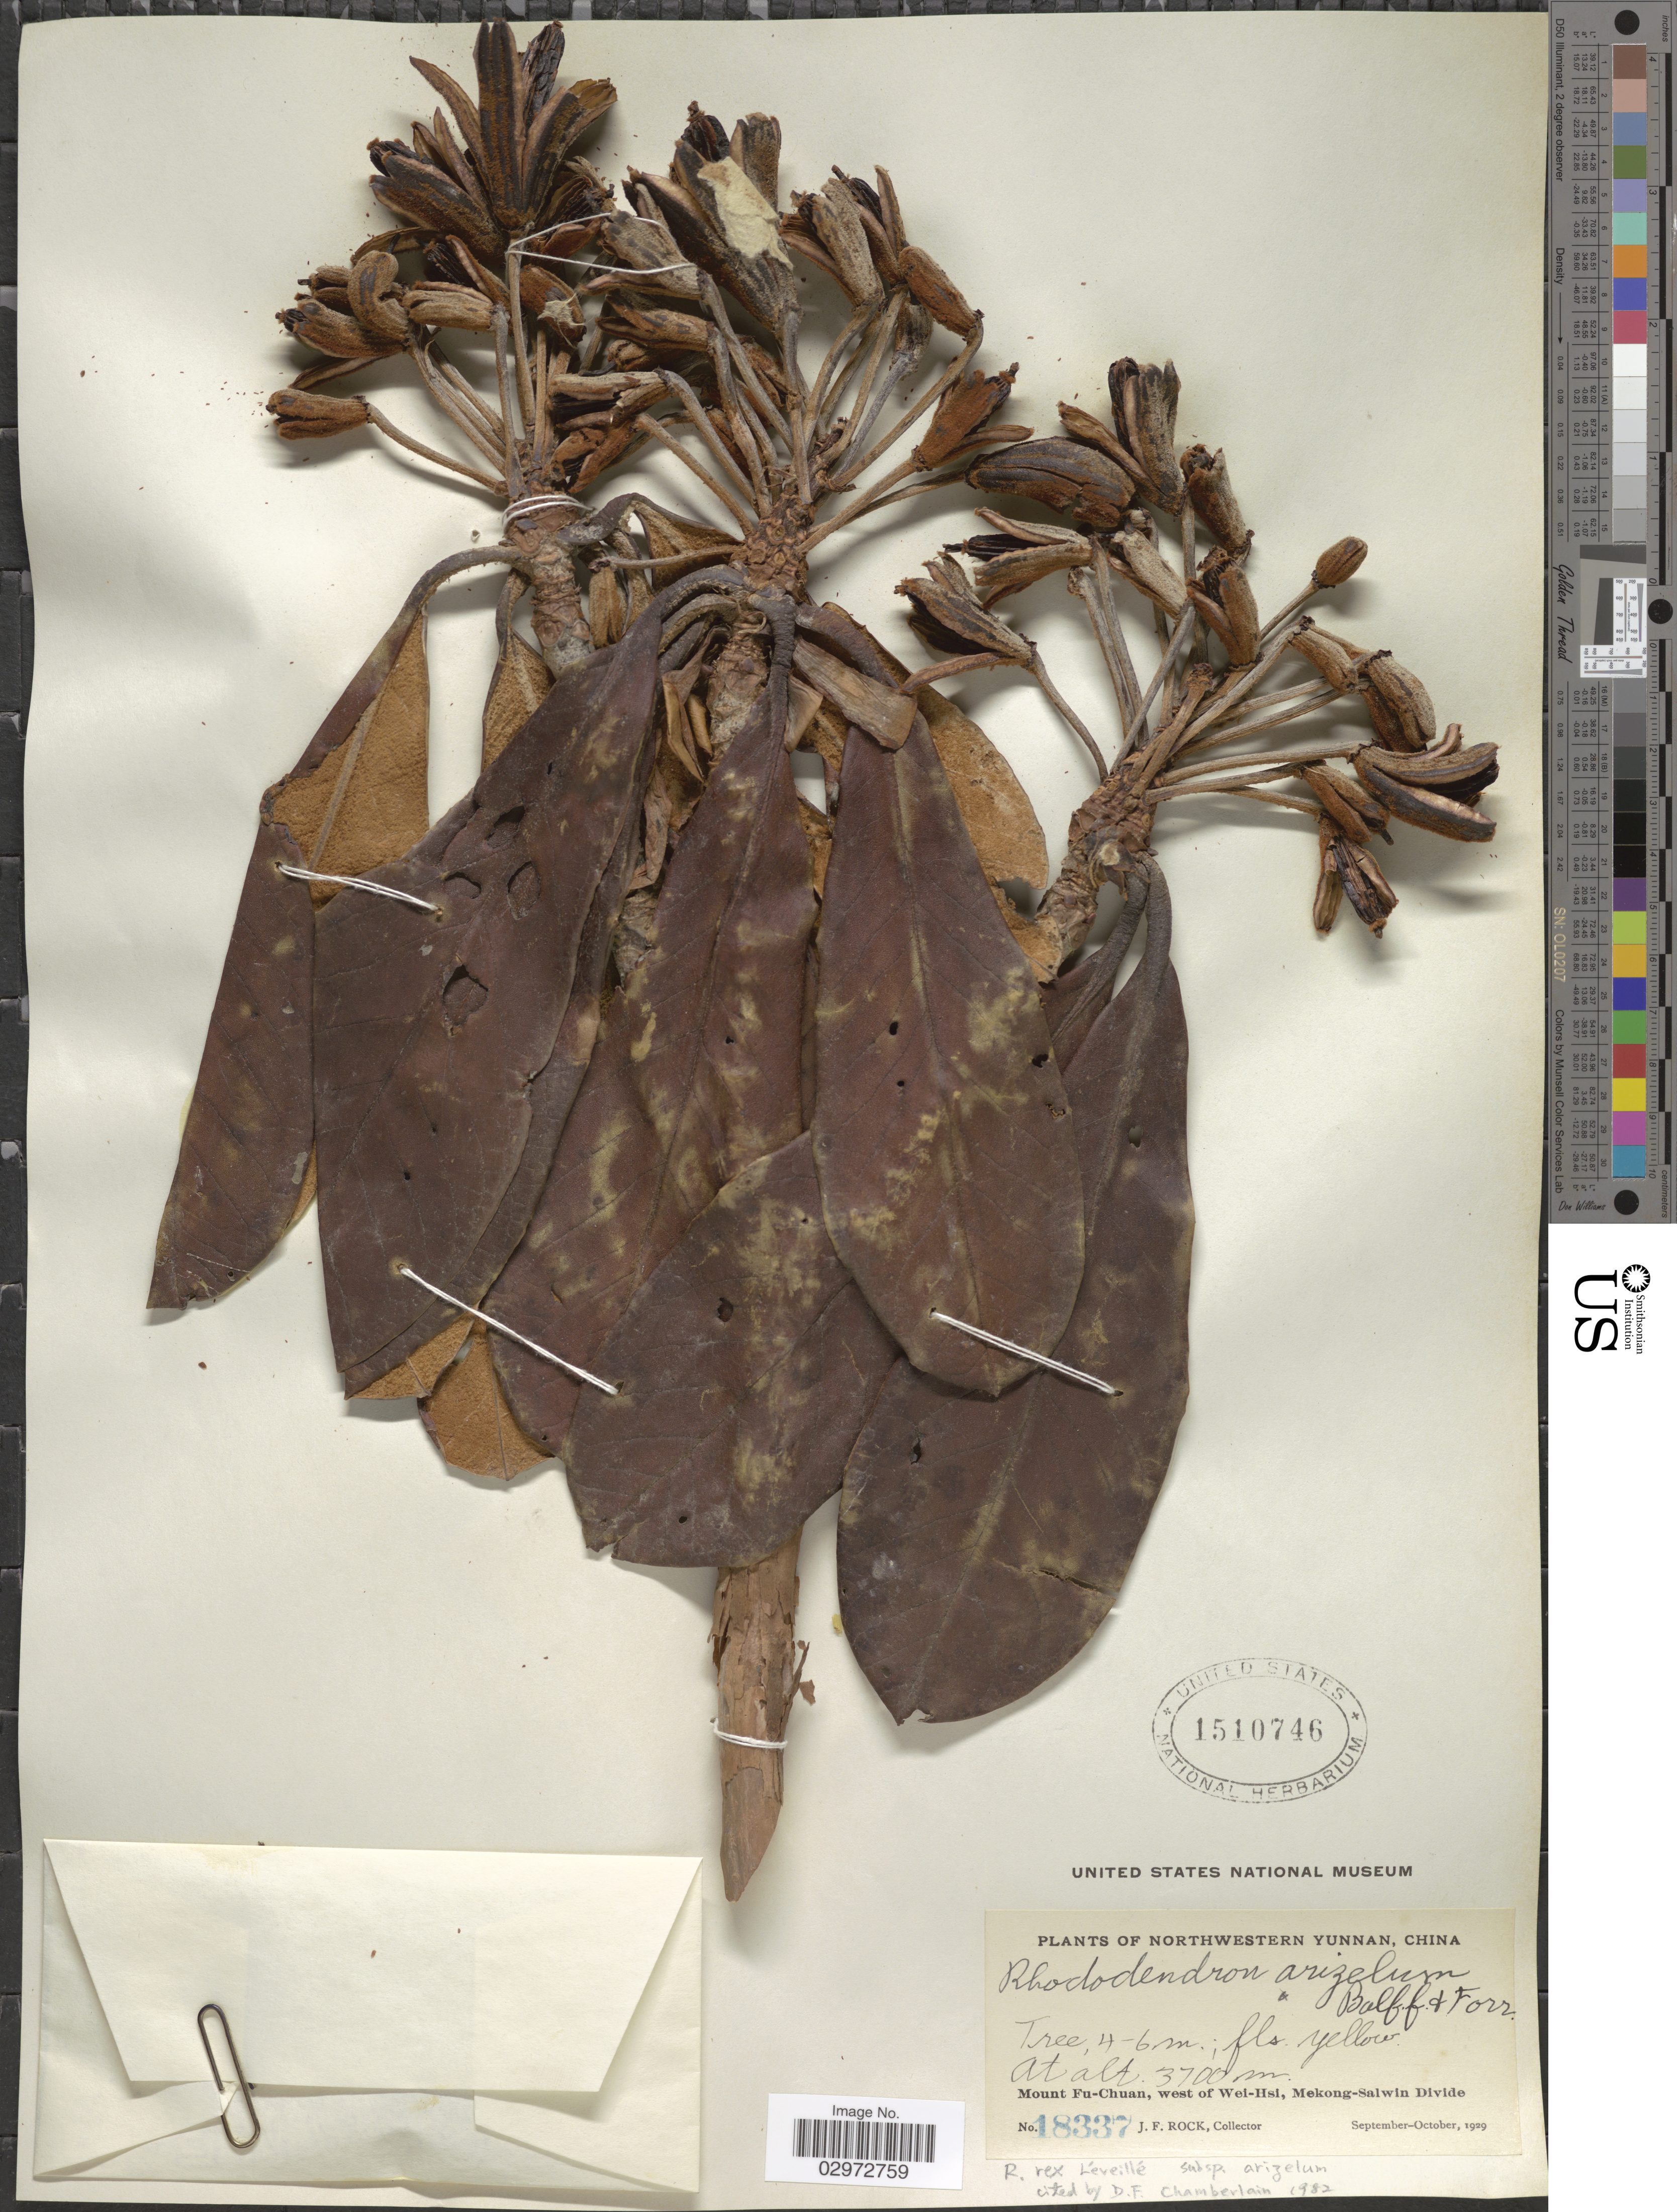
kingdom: Plantae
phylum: Tracheophyta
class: Magnoliopsida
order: Ericales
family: Ericaceae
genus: Rhododendron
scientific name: Rhododendron rex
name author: H. Lév.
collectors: J. Rock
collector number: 18337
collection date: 1929-09/1929-10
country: China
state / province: Yunnan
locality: Northwestern Yunnan. Mount Fu-Chuan, west of Wei-Hsi, Mekong-Salwin Divide.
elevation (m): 3700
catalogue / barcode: US 1510746